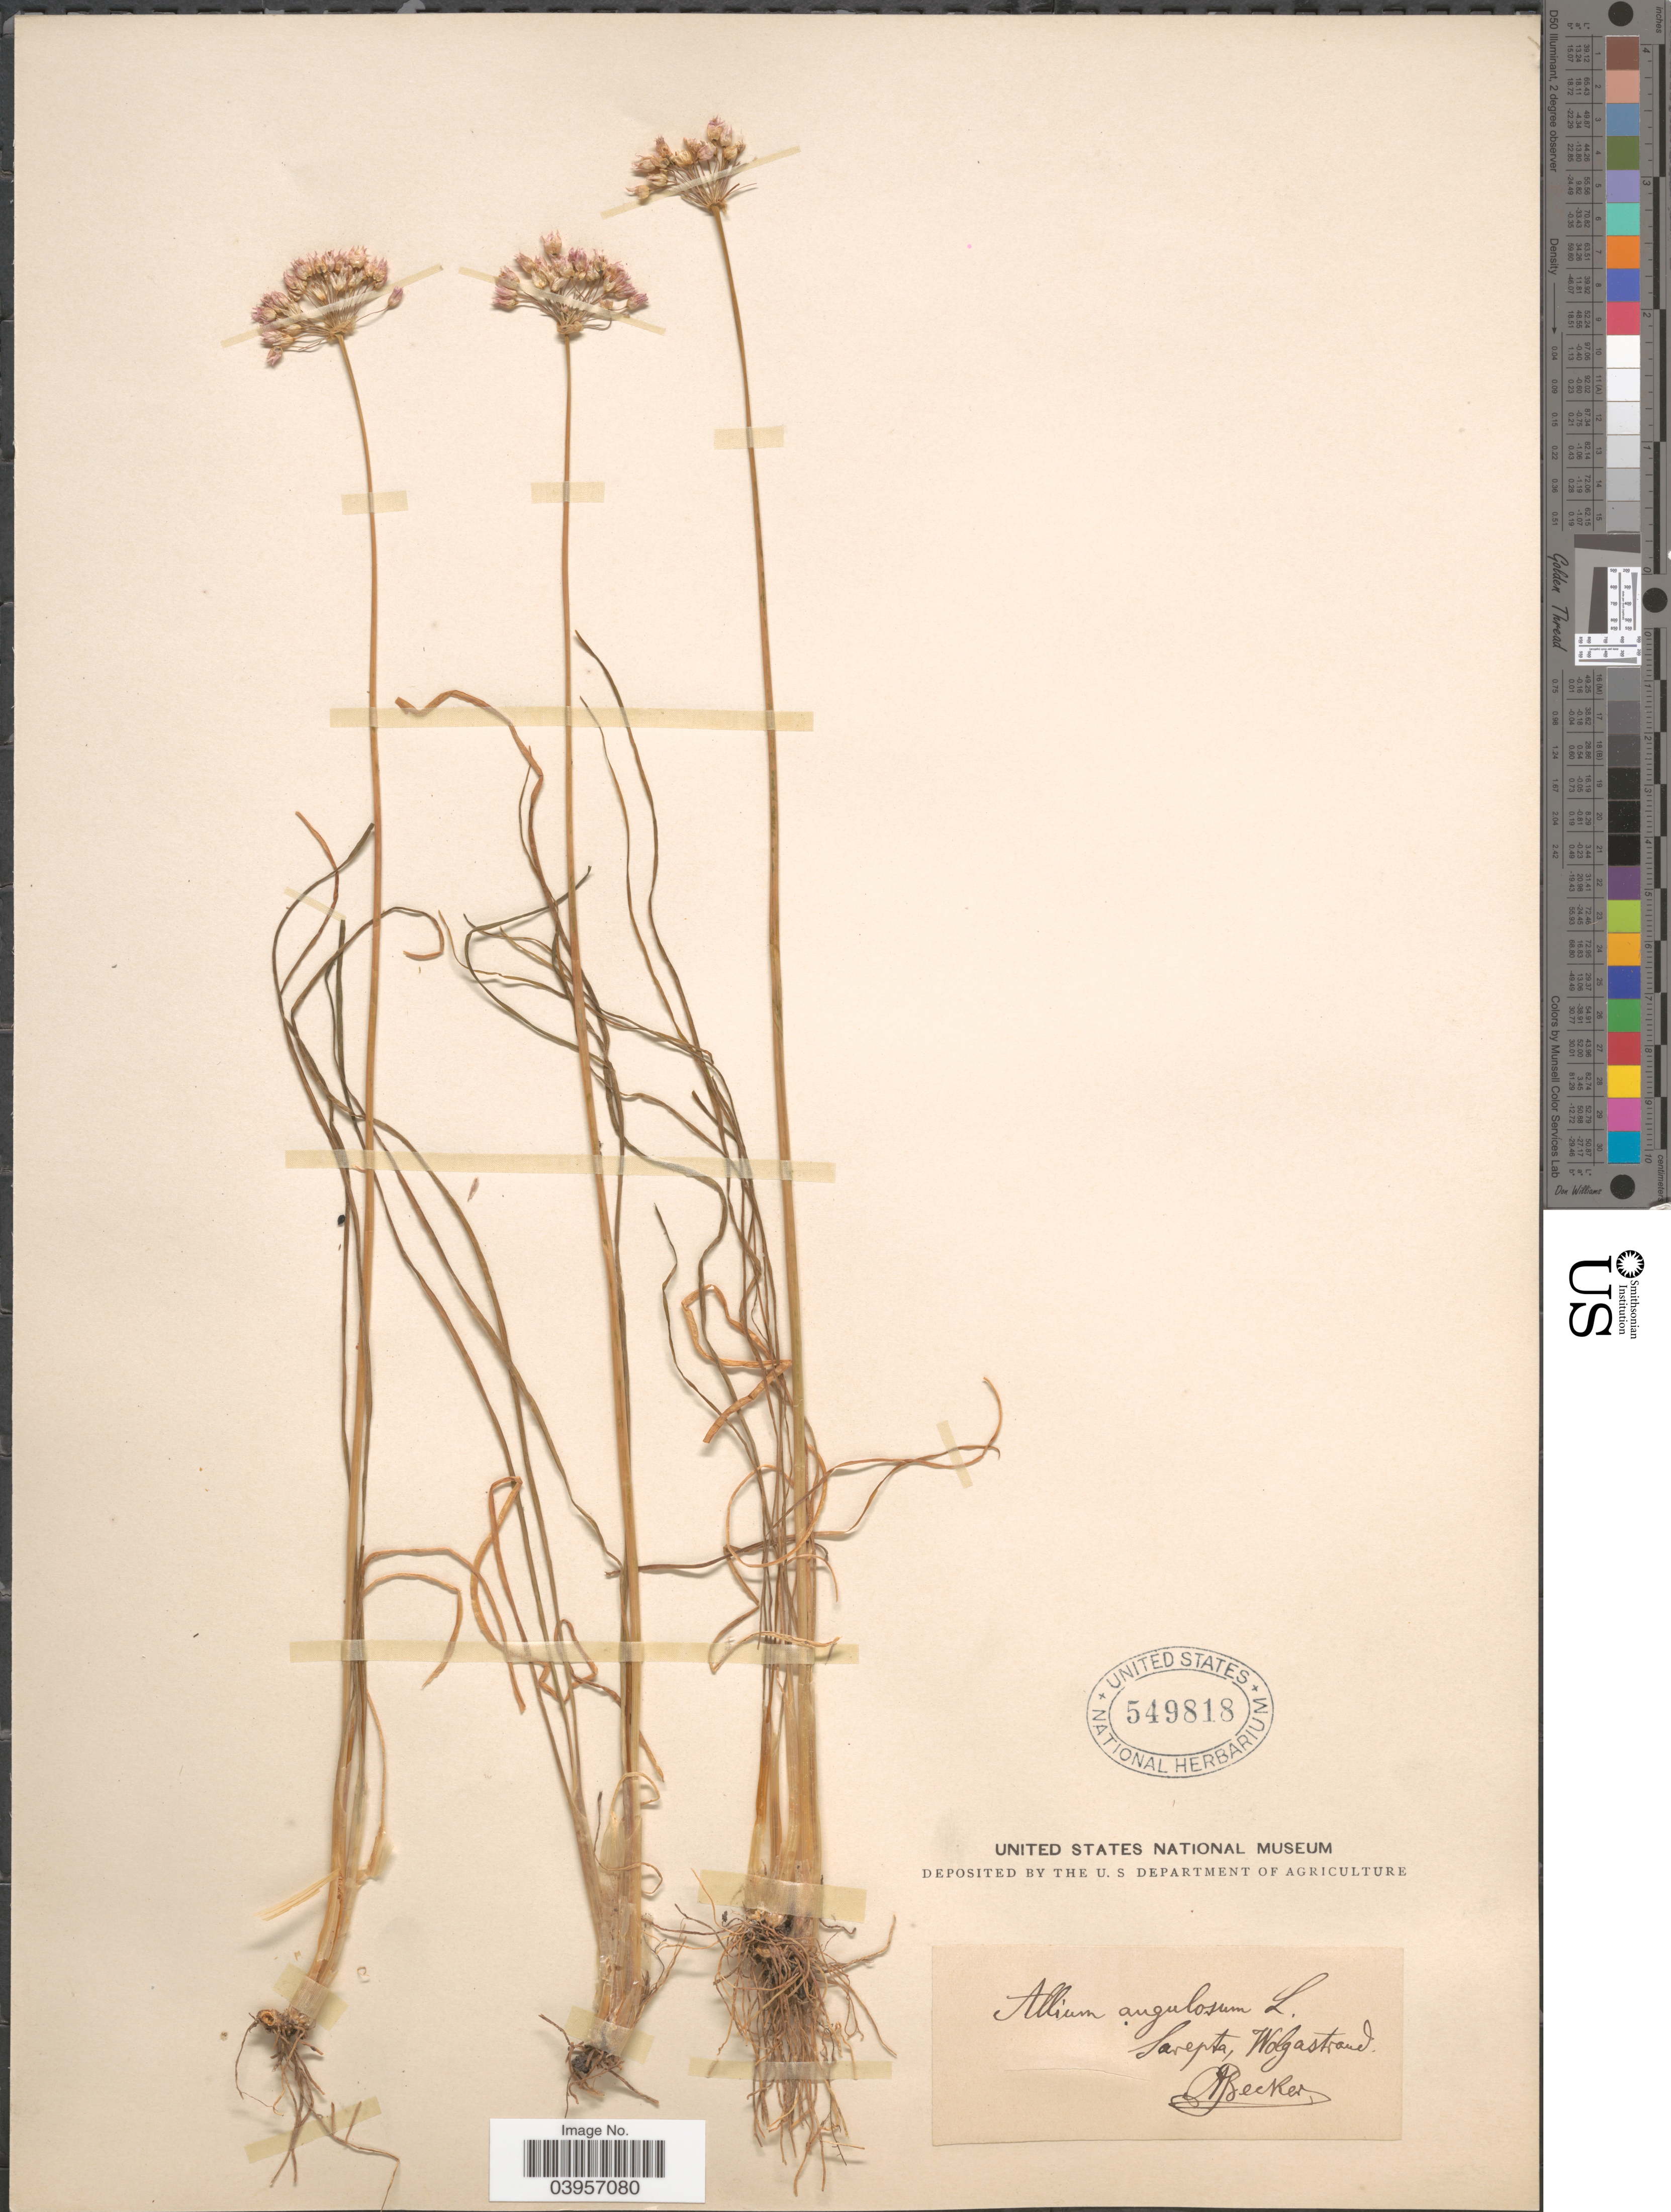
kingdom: Plantae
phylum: Tracheophyta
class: Liliopsida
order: Asparagales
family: Amaryllidaceae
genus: Allium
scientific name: Allium angulosum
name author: L.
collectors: A. Becker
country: Russian Federation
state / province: Volgograd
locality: Sarepta, Wolgastrand.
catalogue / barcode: US 549818